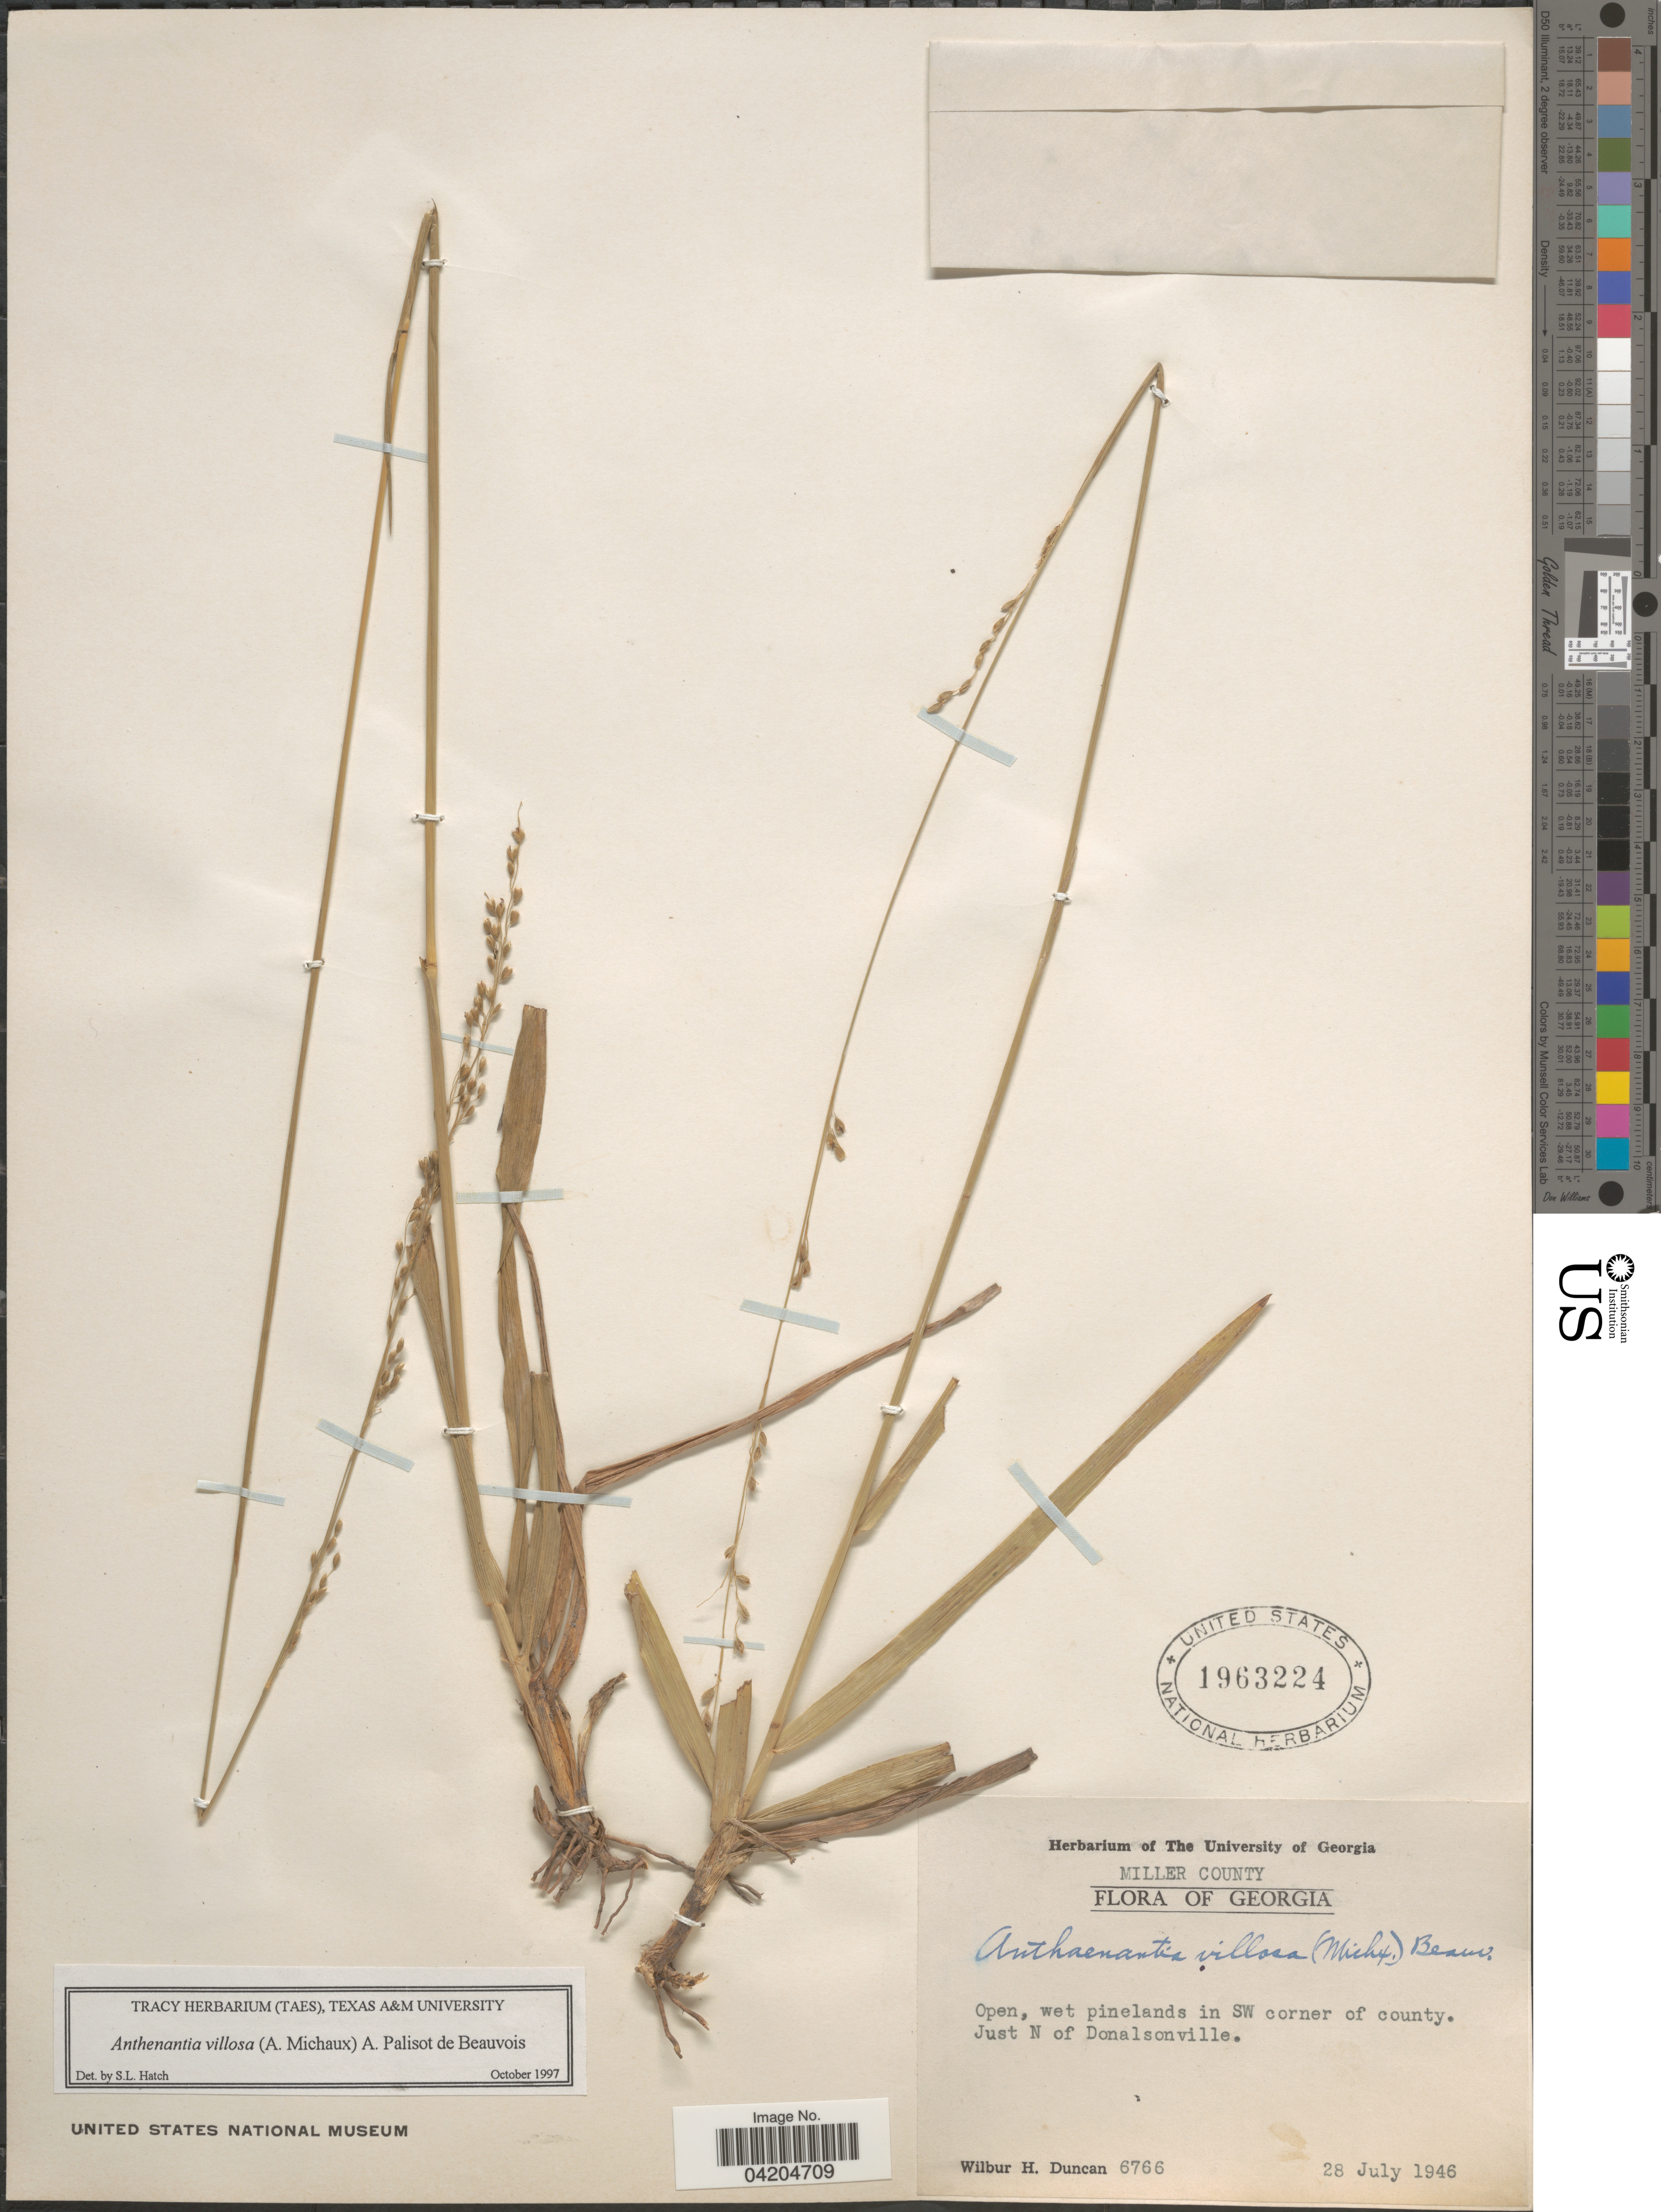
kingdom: Plantae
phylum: Tracheophyta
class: Liliopsida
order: Poales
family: Poaceae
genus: Anthaenantia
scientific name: Anthaenantia villosa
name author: (Michx.) P. Beauv.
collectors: W. H. Duncan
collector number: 6766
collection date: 1946-07-28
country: United States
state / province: Georgia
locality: Miller County. Open, wet pinelands in SW corner of county. Just N of Donalsonville.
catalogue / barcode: US 1963224